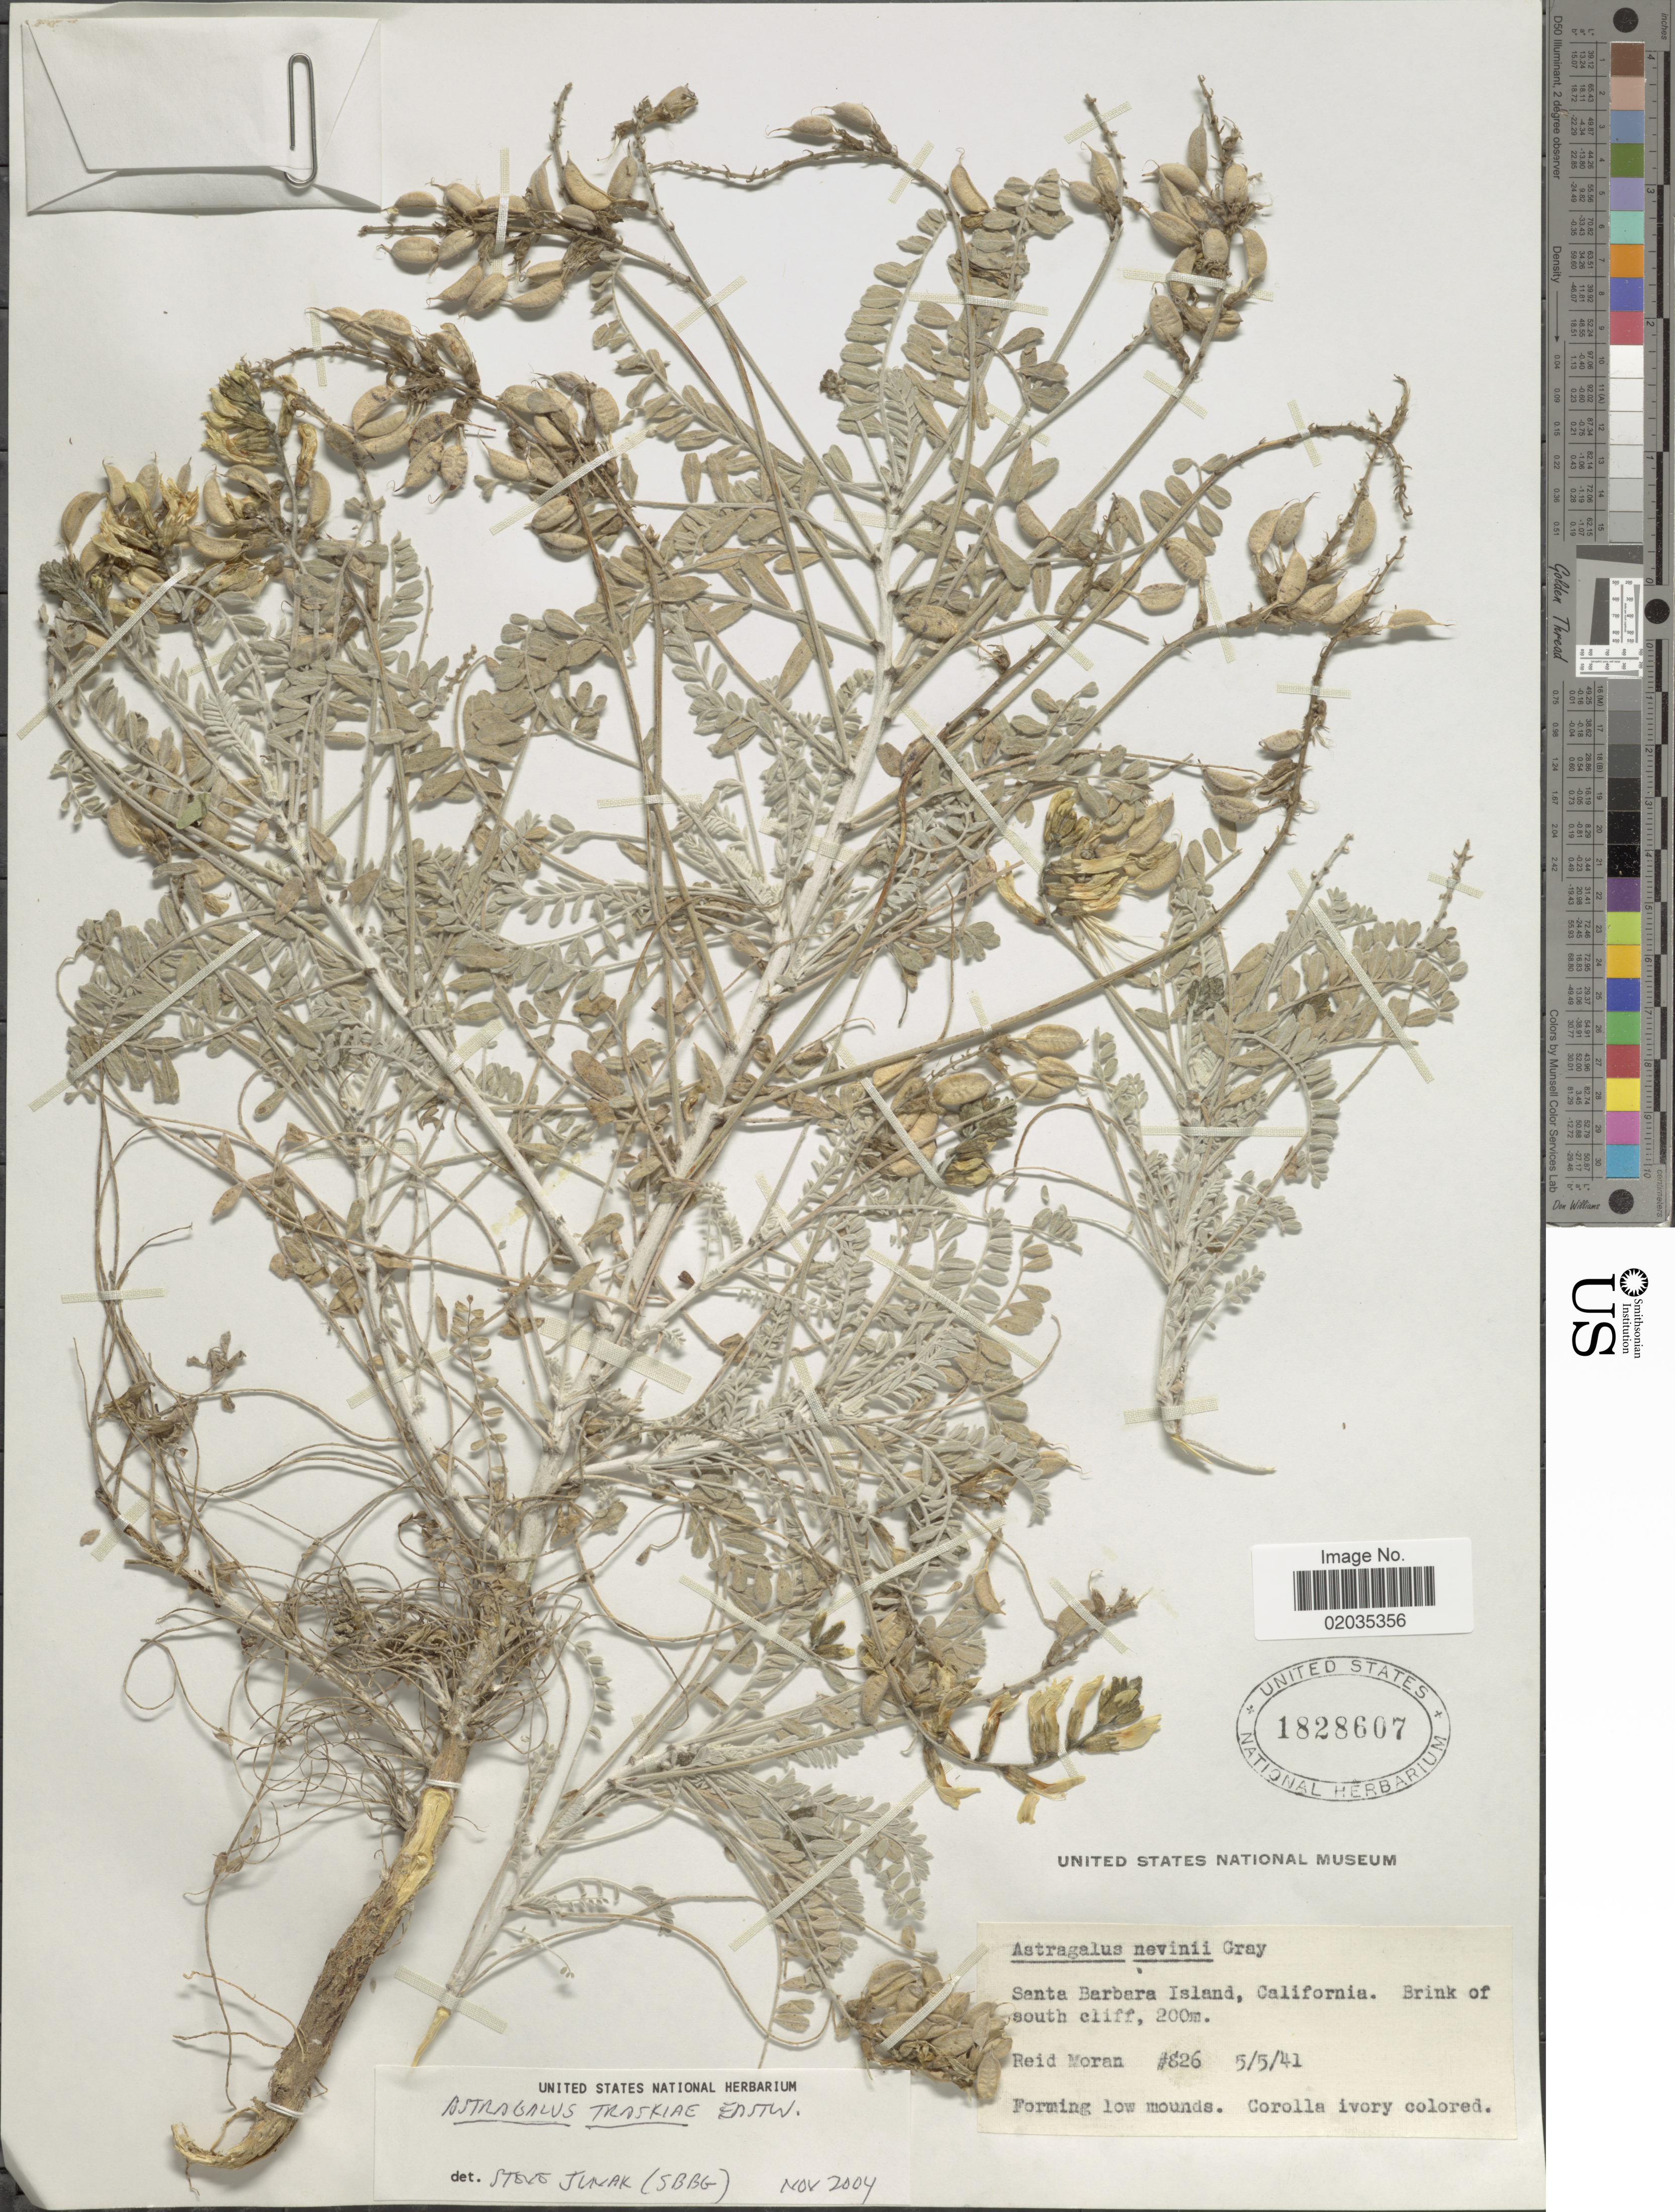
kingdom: Plantae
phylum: Tracheophyta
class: Magnoliopsida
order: Fabales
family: Fabaceae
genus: Astragalus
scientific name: Astragalus traskiae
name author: Eastw.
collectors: R. V. Moran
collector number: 826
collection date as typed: Transcribed d/m/y: 5/5/41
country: United States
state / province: California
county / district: Santa Barbara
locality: Santa Barbara Island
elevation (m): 200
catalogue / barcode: US 1828607